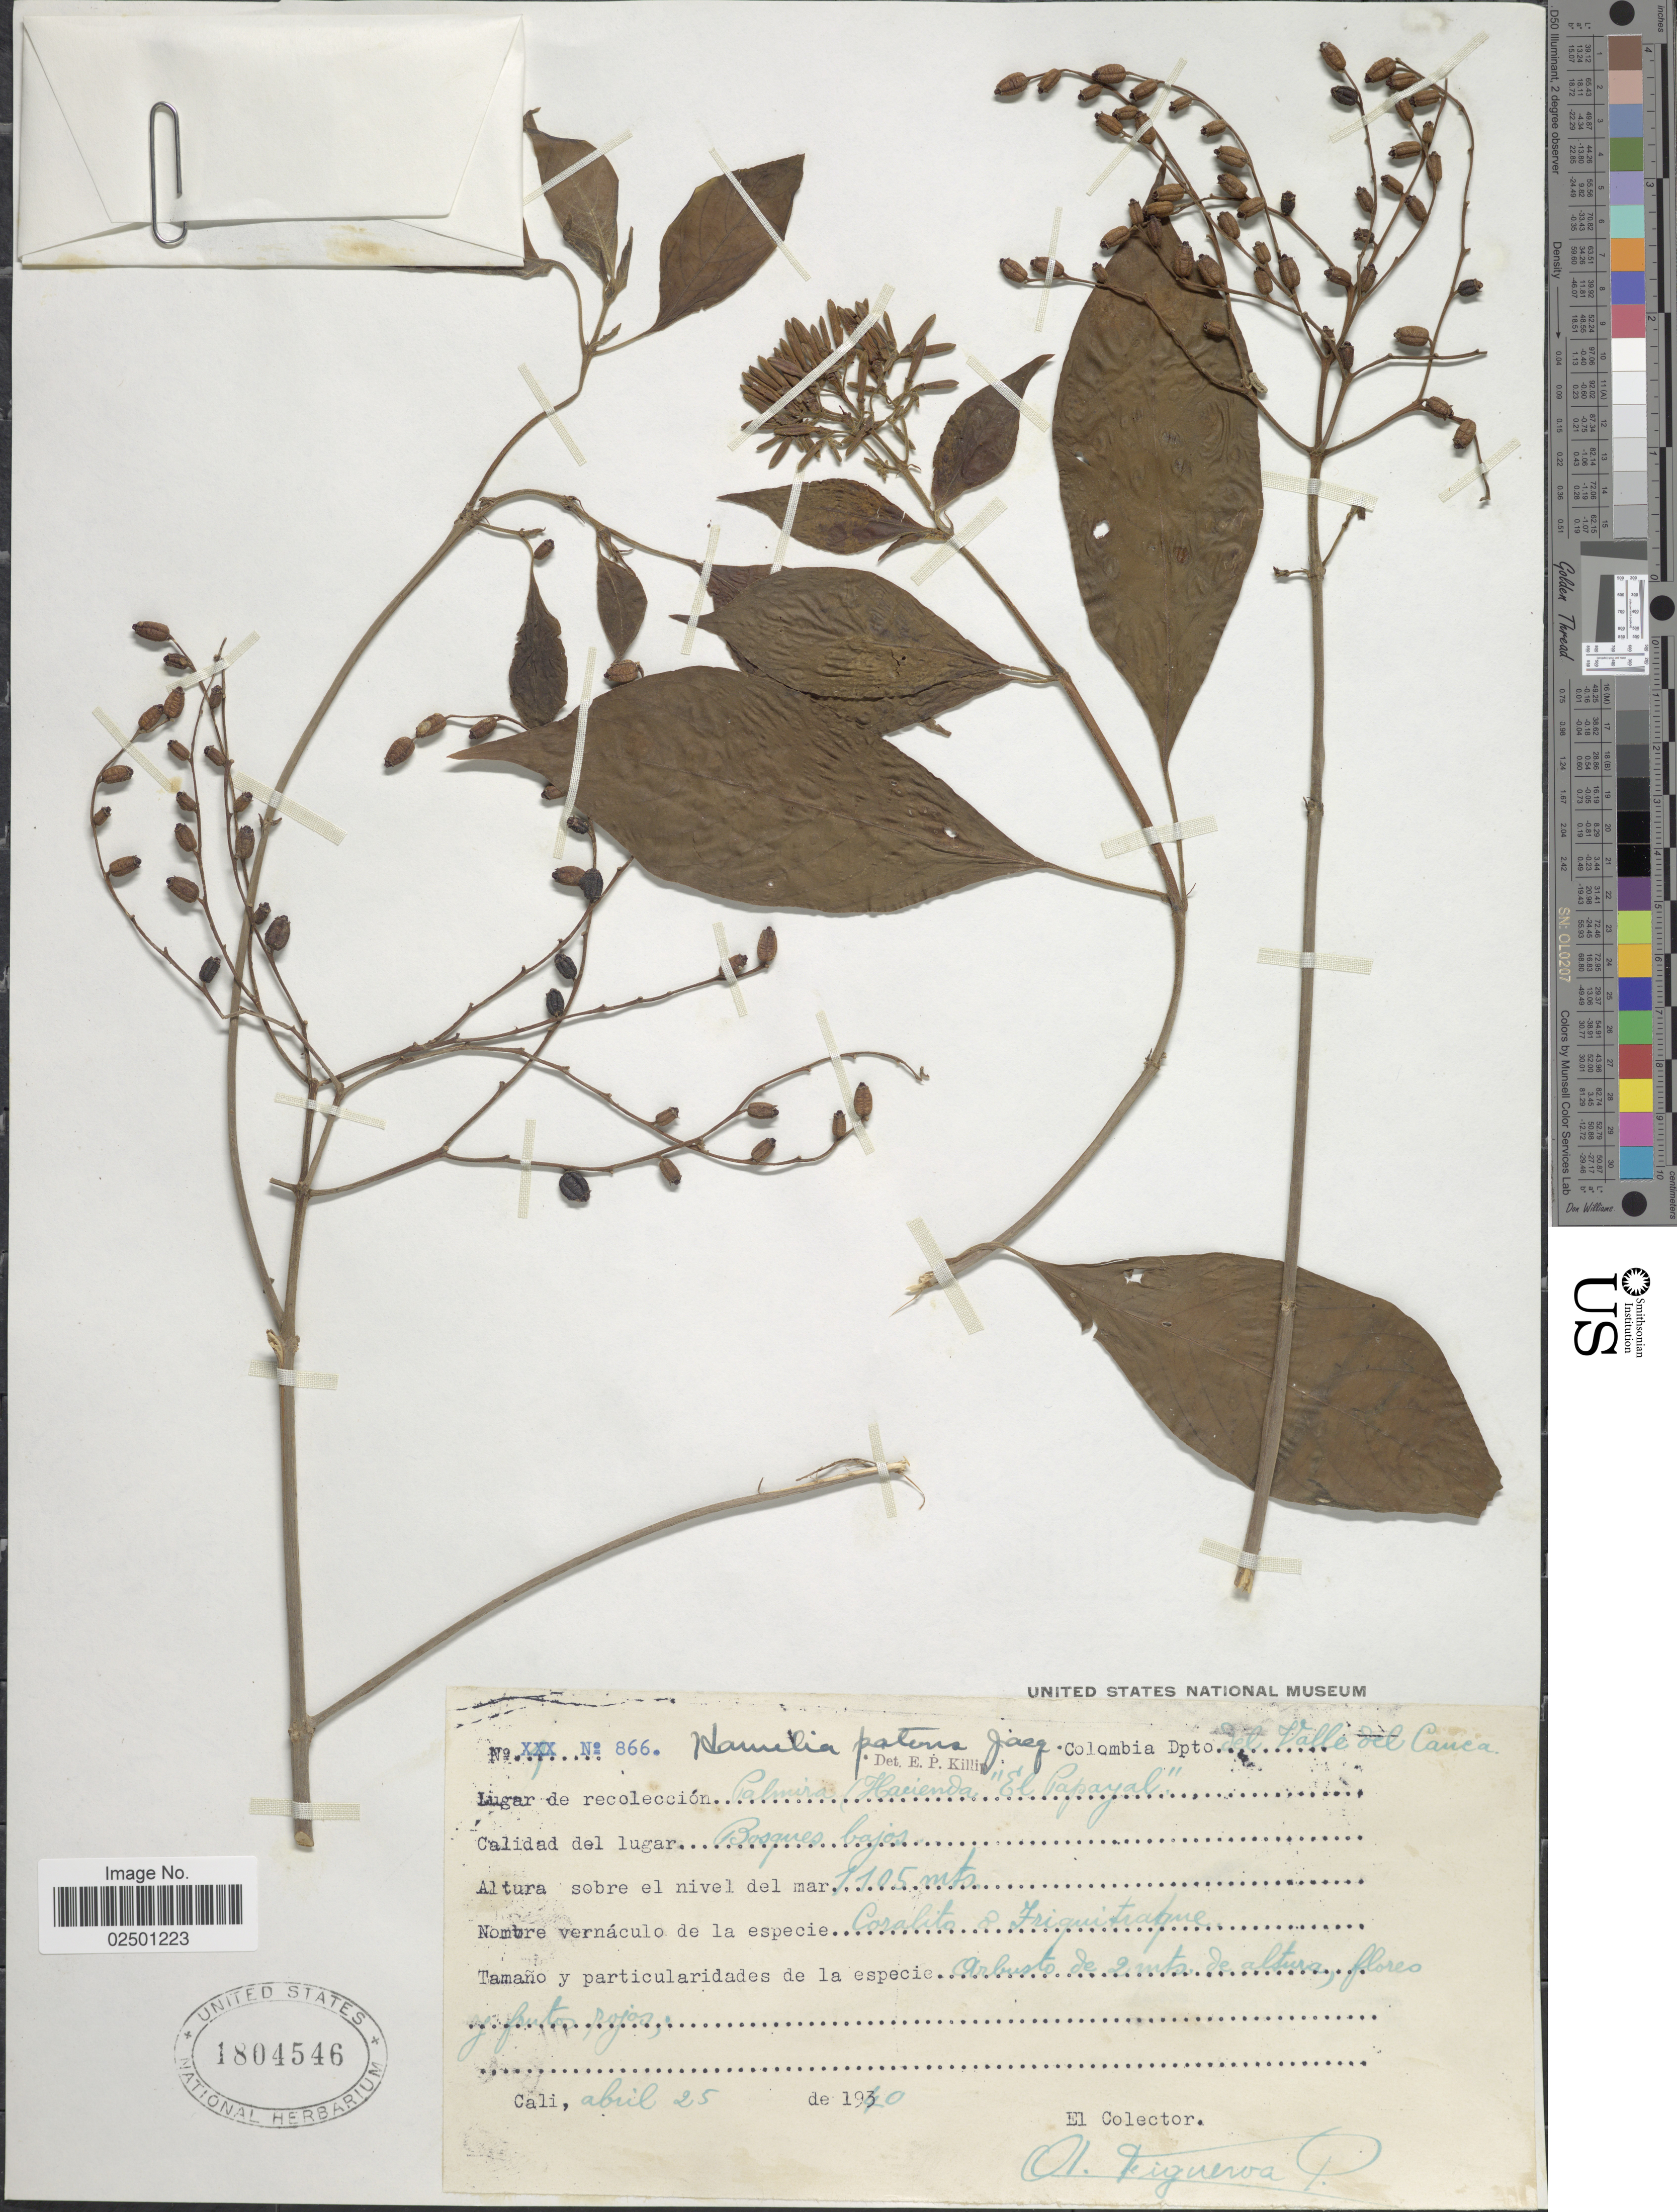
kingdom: Plantae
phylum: Tracheophyta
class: Magnoliopsida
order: Gentianales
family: Rubiaceae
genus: Hamelia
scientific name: Hamelia patens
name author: Jacq.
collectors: A. Figueroa-Potes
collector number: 866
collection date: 1940-04-25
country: Colombia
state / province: Valle del Cauca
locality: Dpto. del Valle del Cauca. Palimira Hacienda "El Papayal"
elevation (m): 1105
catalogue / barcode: US 1804546